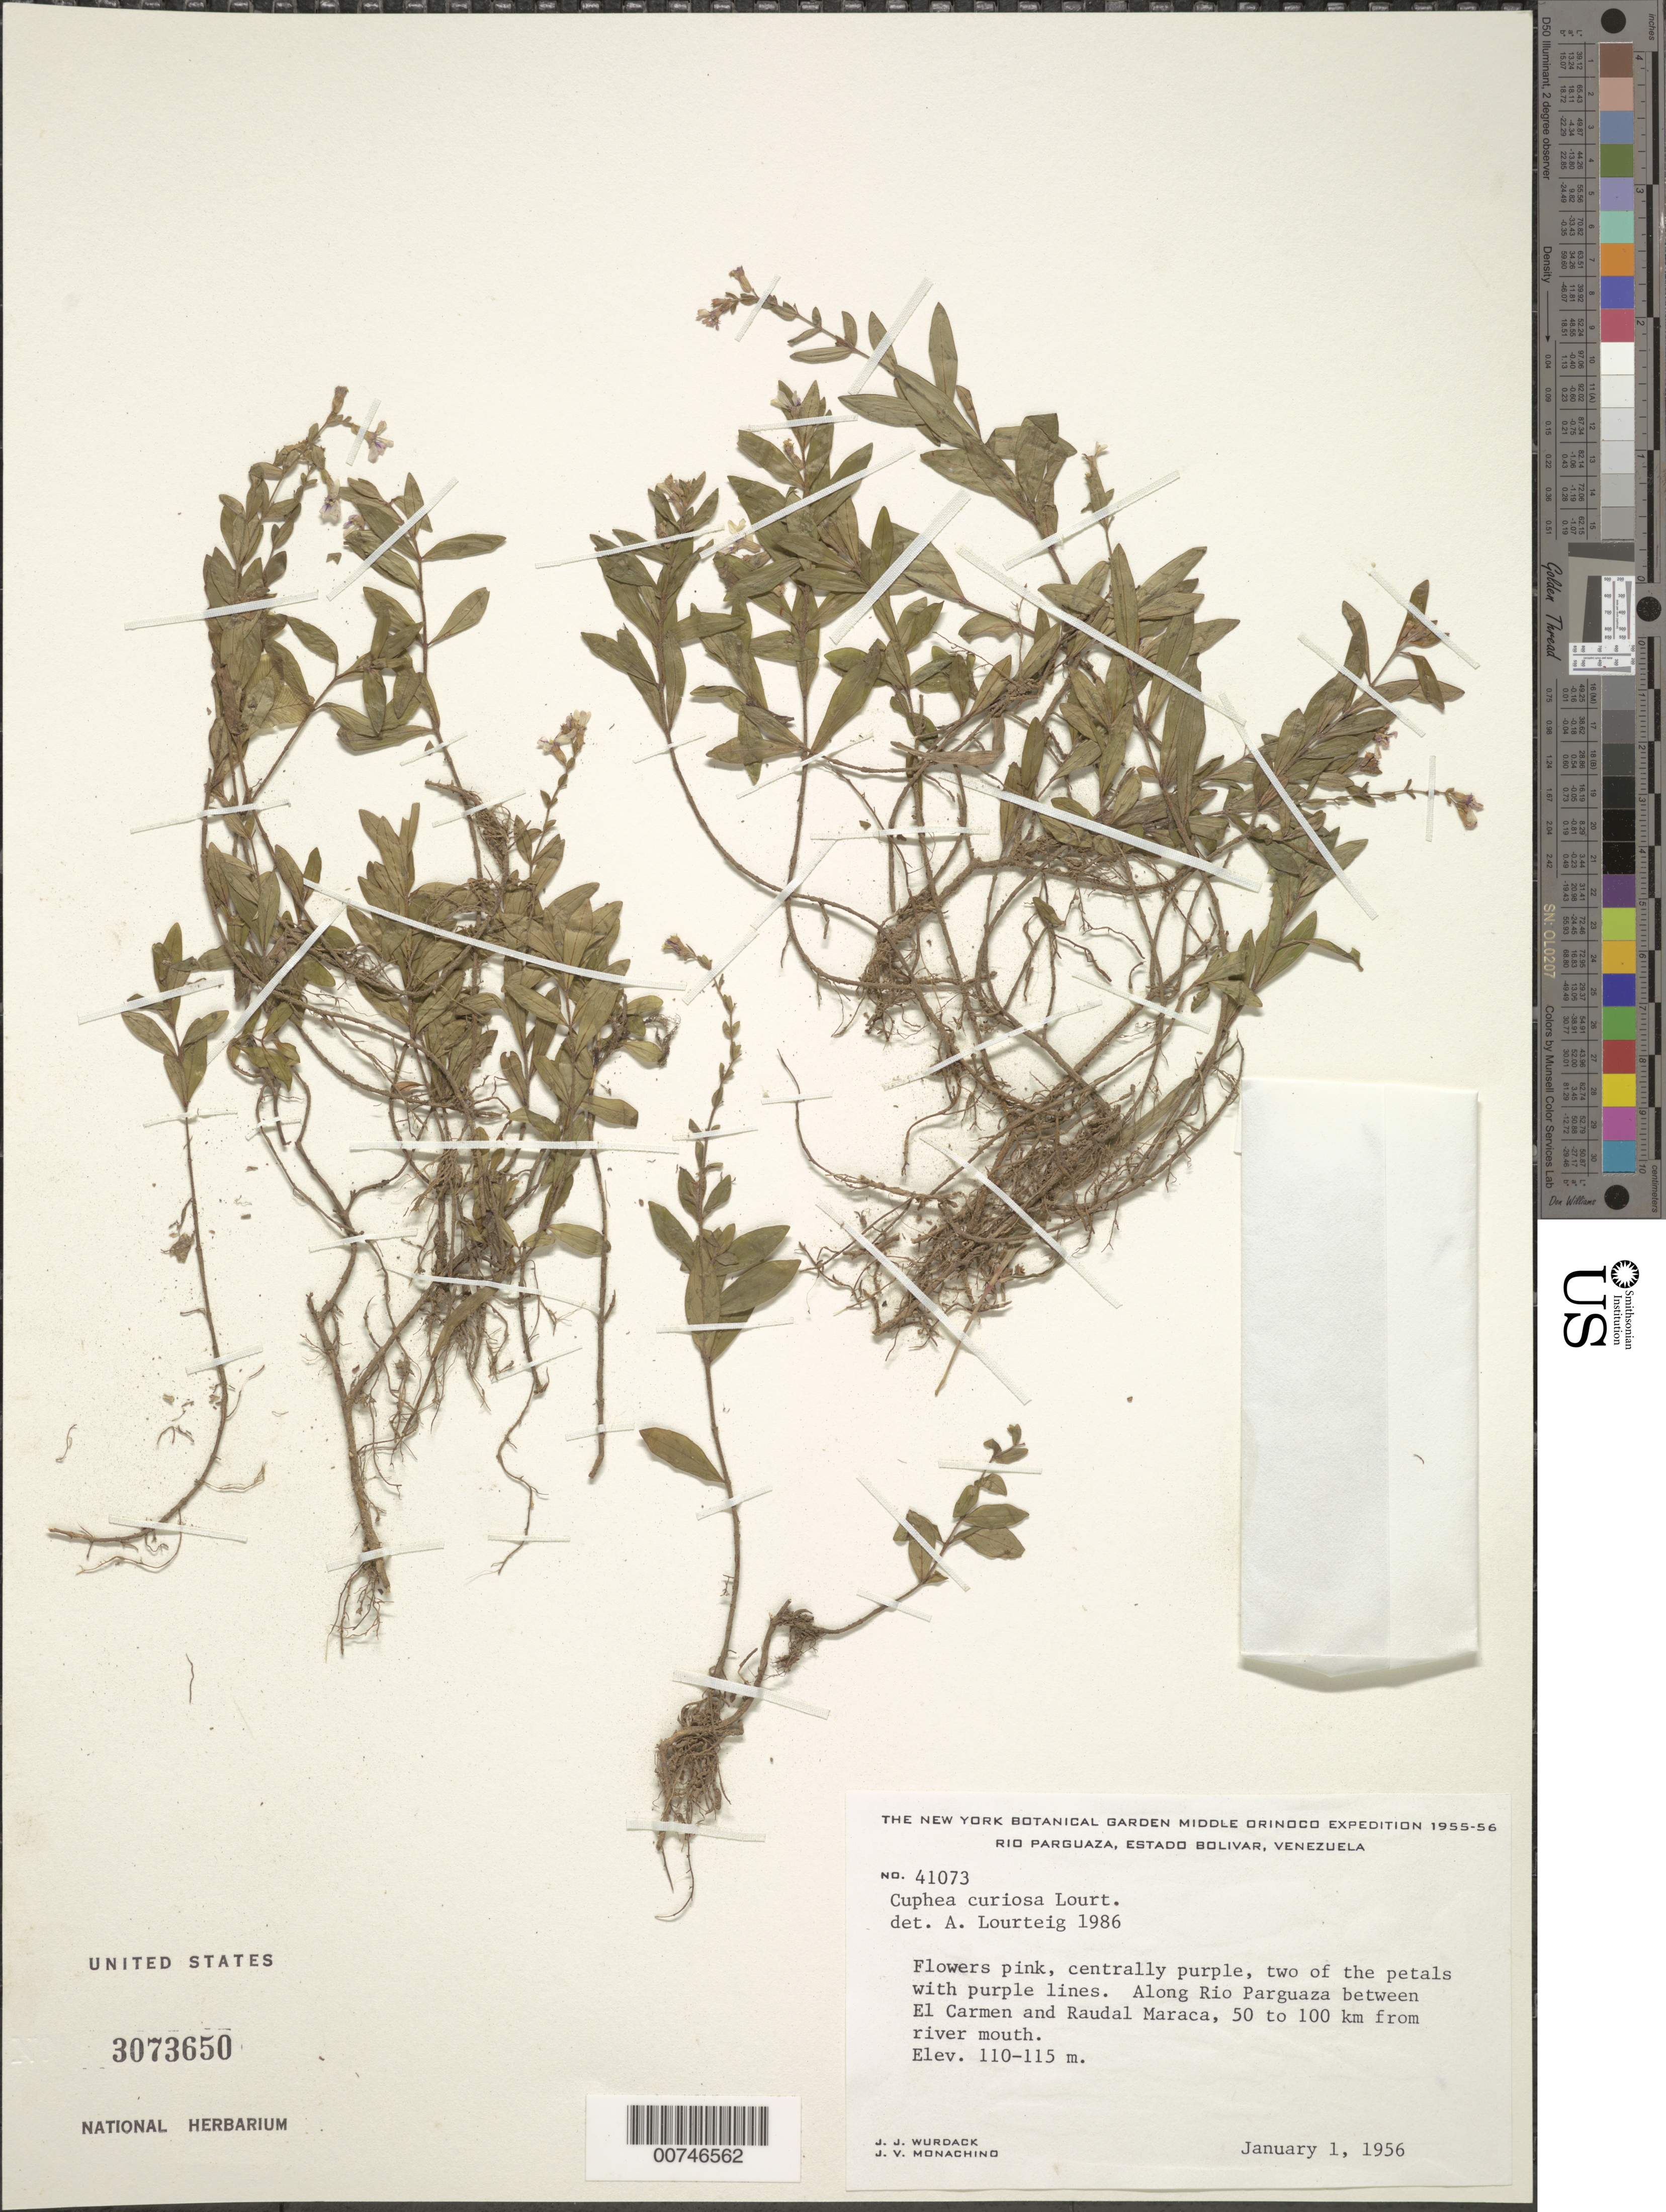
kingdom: Plantae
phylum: Tracheophyta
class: Magnoliopsida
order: Myrtales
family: Lythraceae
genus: Cuphea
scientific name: Cuphea curiosa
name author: Lourteig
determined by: Lourteig, A.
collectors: J. J. Wurdack & J. V. Monachino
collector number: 41073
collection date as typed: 1-Jan-56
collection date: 1956-01-01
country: Venezuela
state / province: Bolívar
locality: Río Parguaza, between El Carmen and Raudal Maraca, 50-100 km from river mouth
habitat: Along Río Parguaza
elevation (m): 110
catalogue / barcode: US 3073650